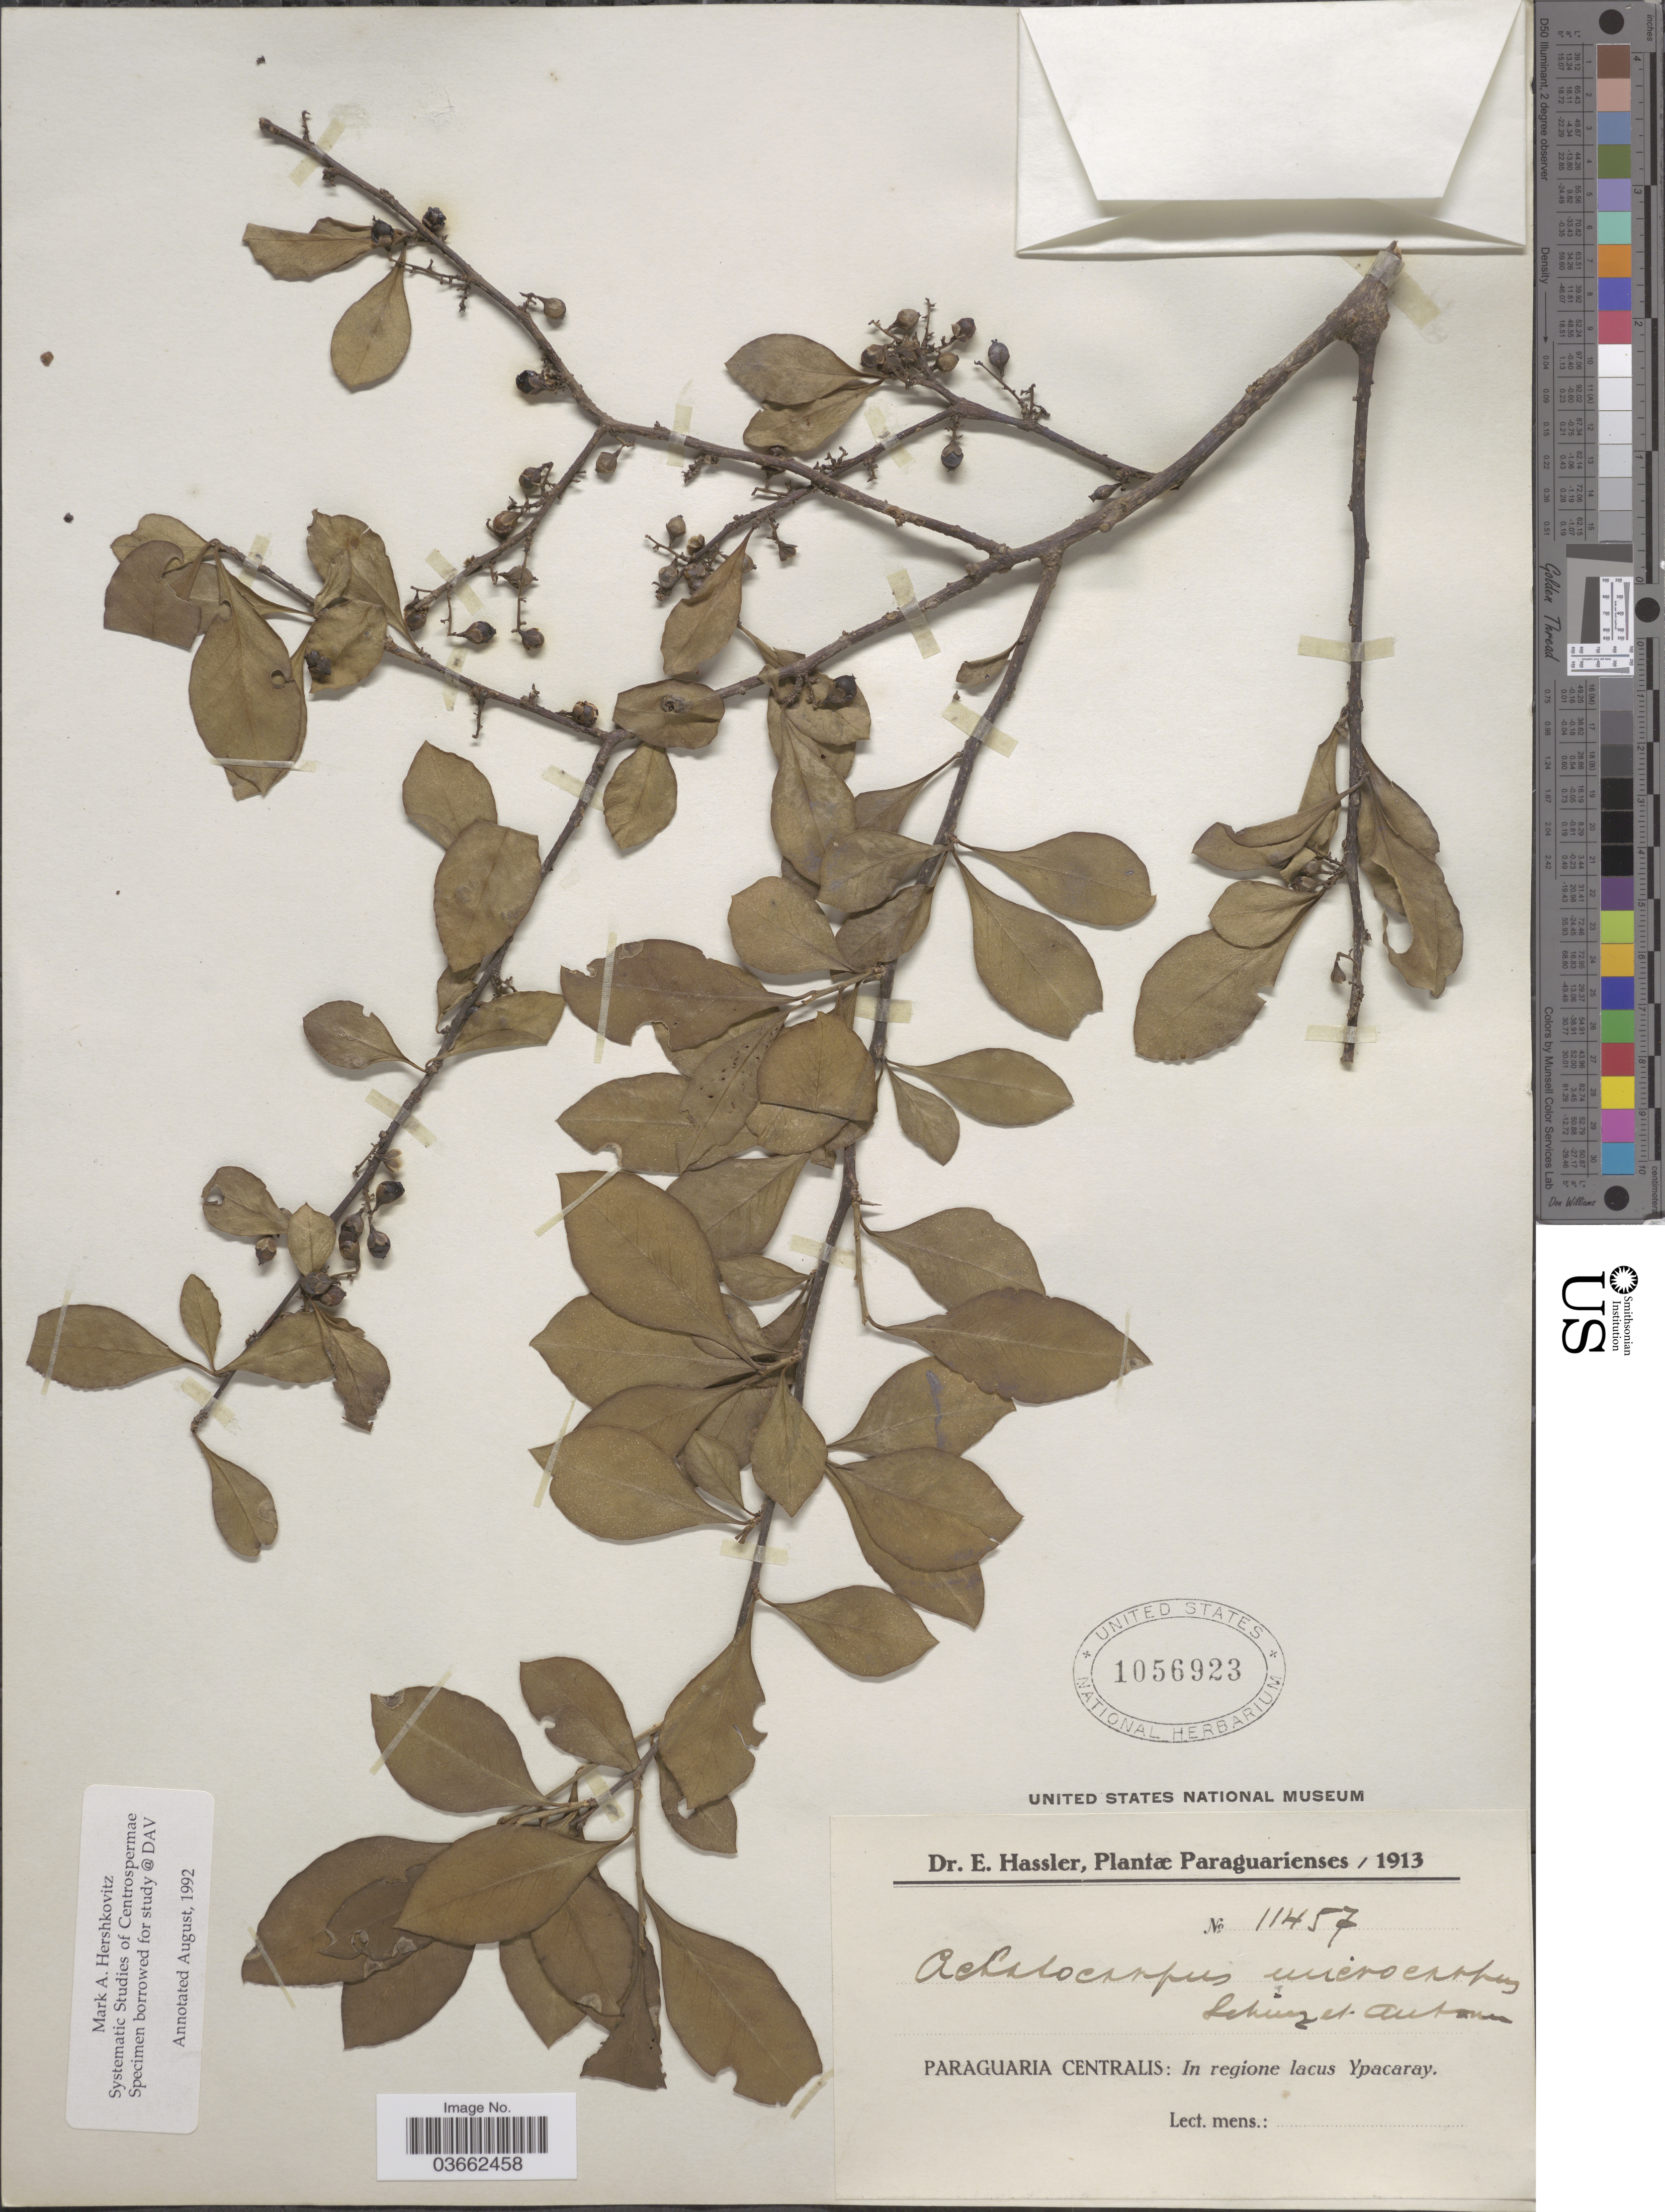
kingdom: Plantae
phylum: Tracheophyta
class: Magnoliopsida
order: Caryophyllales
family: Achatocarpaceae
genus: Achatocarpus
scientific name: Achatocarpus microcarpus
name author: Schinz & Autran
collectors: E. Hassler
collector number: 11457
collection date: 1913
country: Paraguay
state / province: Paraguari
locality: Paraguaria Centralis: In regione lacus Ypacaray.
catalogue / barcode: US 1056923